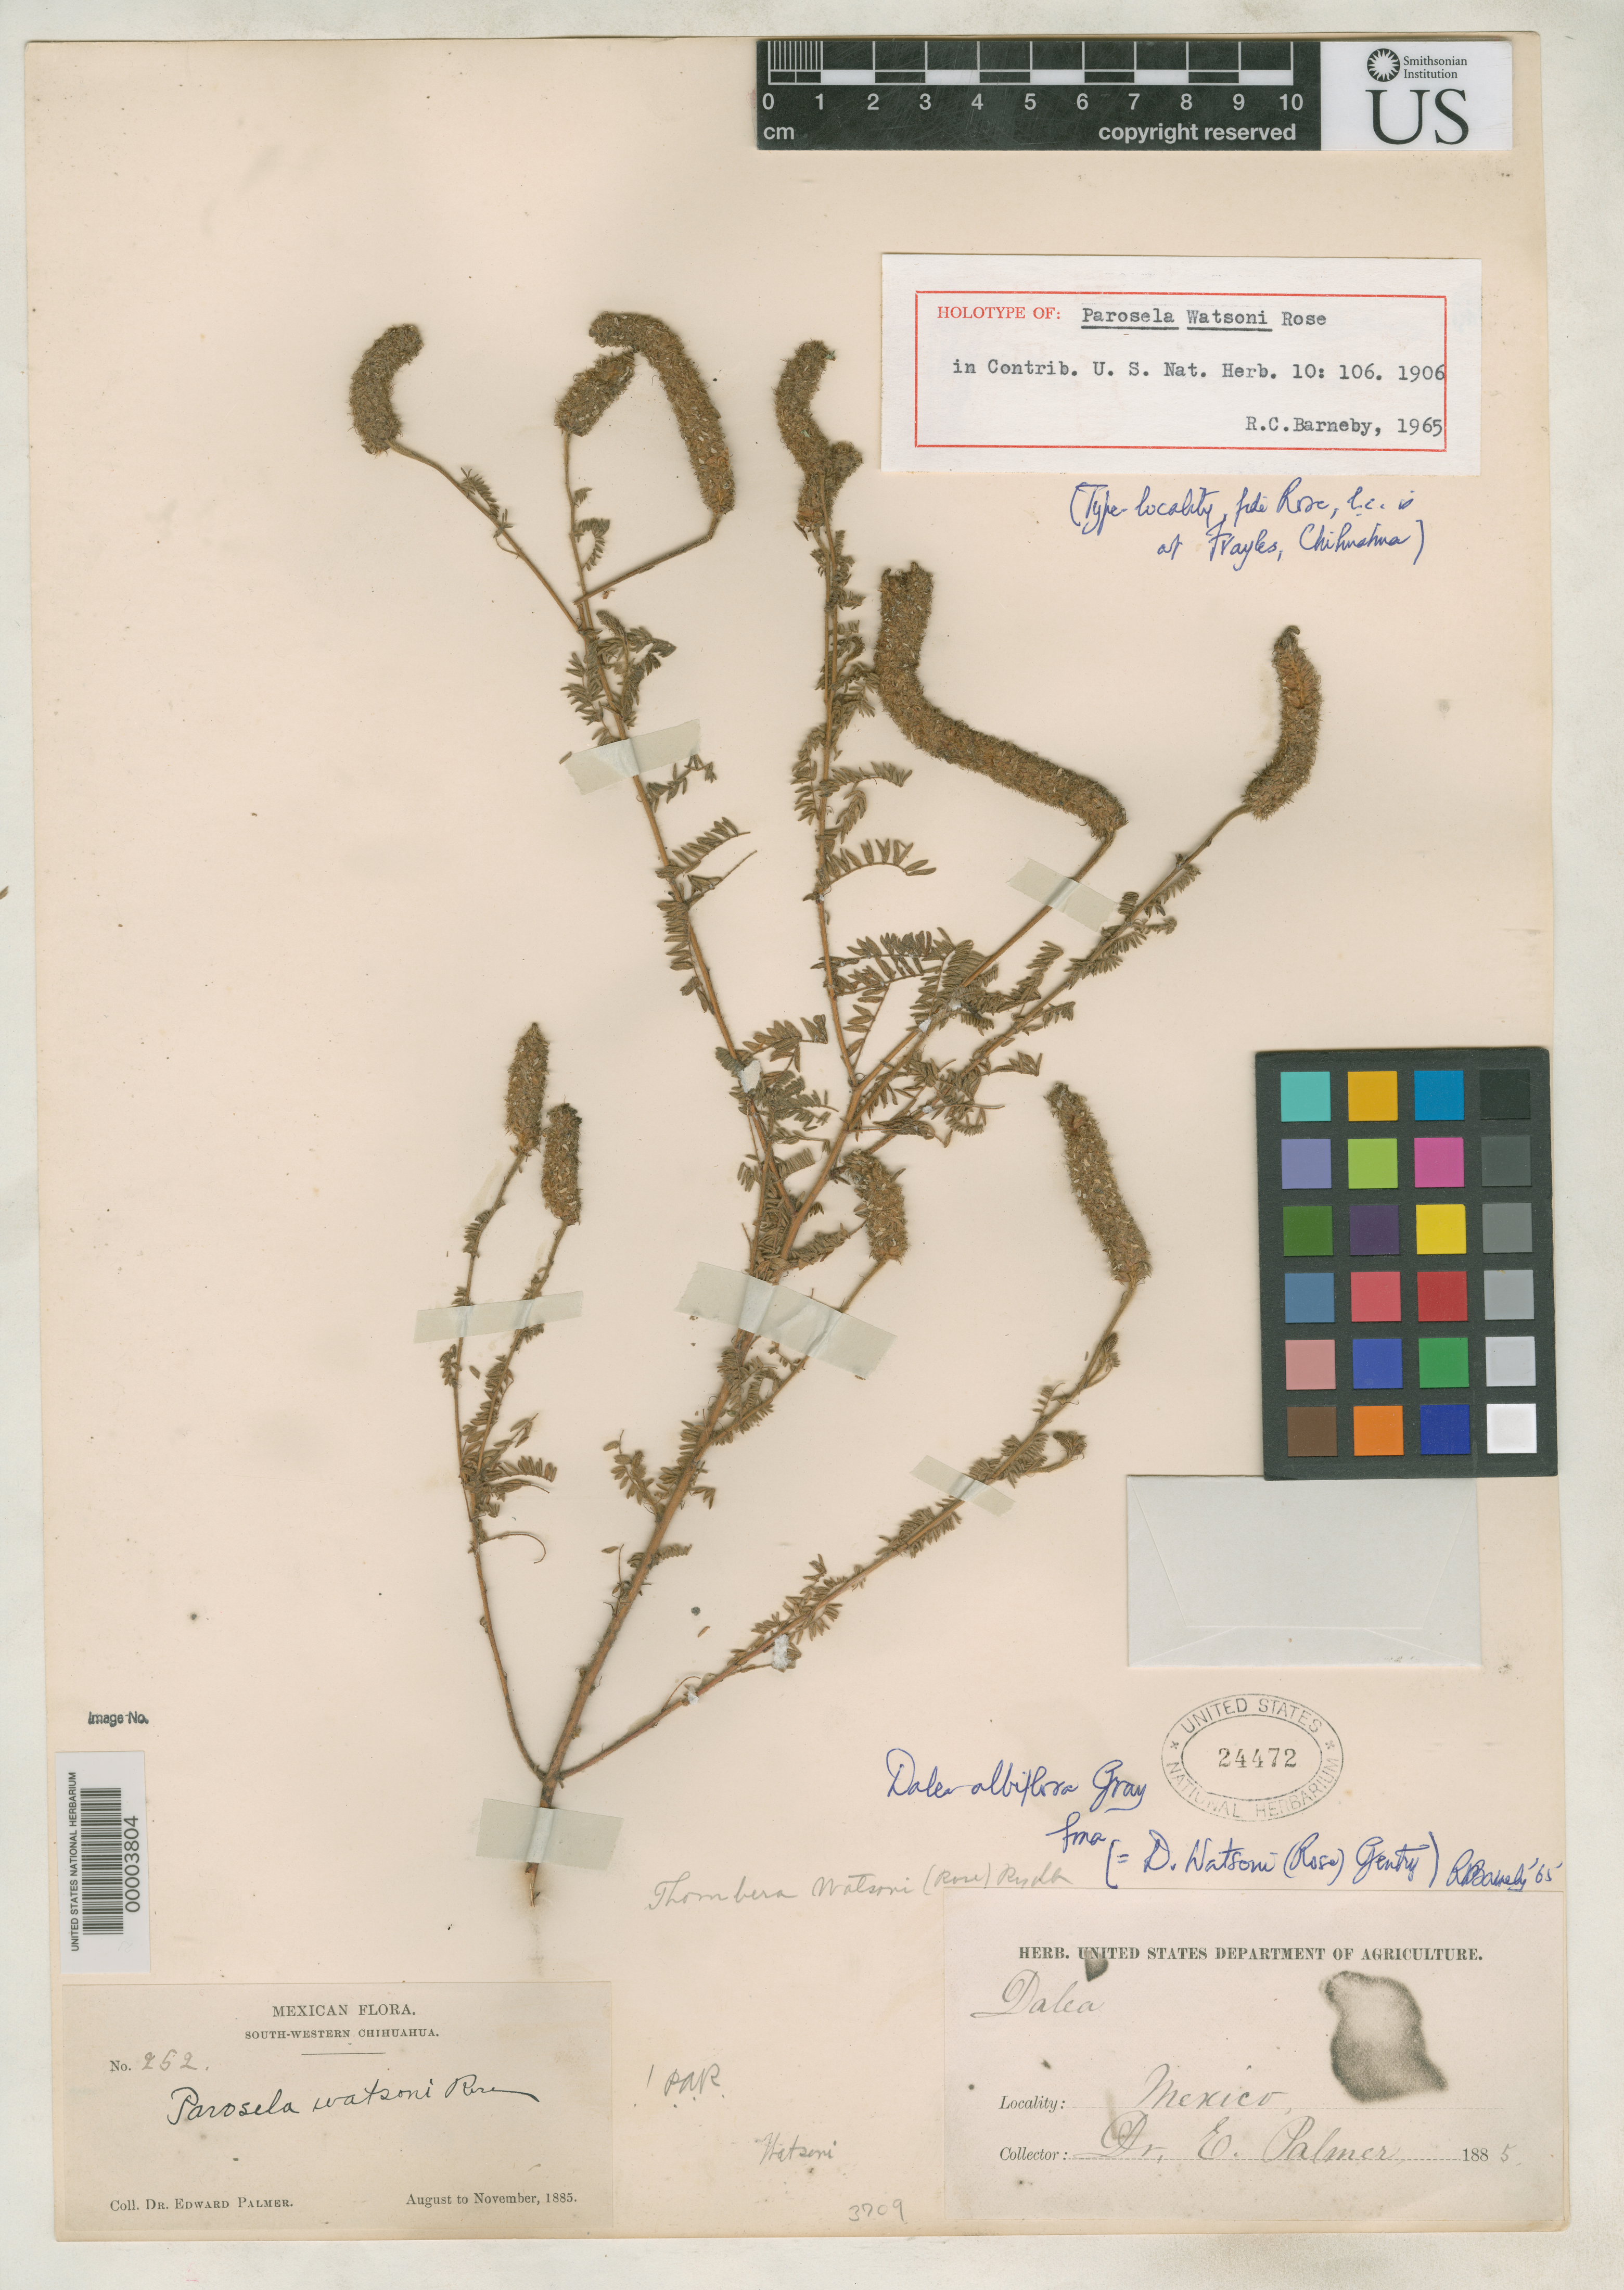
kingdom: Plantae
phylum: Tracheophyta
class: Magnoliopsida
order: Fabales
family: Fabaceae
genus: Parosela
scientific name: Parosela watsonii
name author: Rose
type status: Holotype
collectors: E. Palmer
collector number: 252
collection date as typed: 1885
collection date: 1885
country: Mexico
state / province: Chihuahua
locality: Frayles.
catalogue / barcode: US 24472